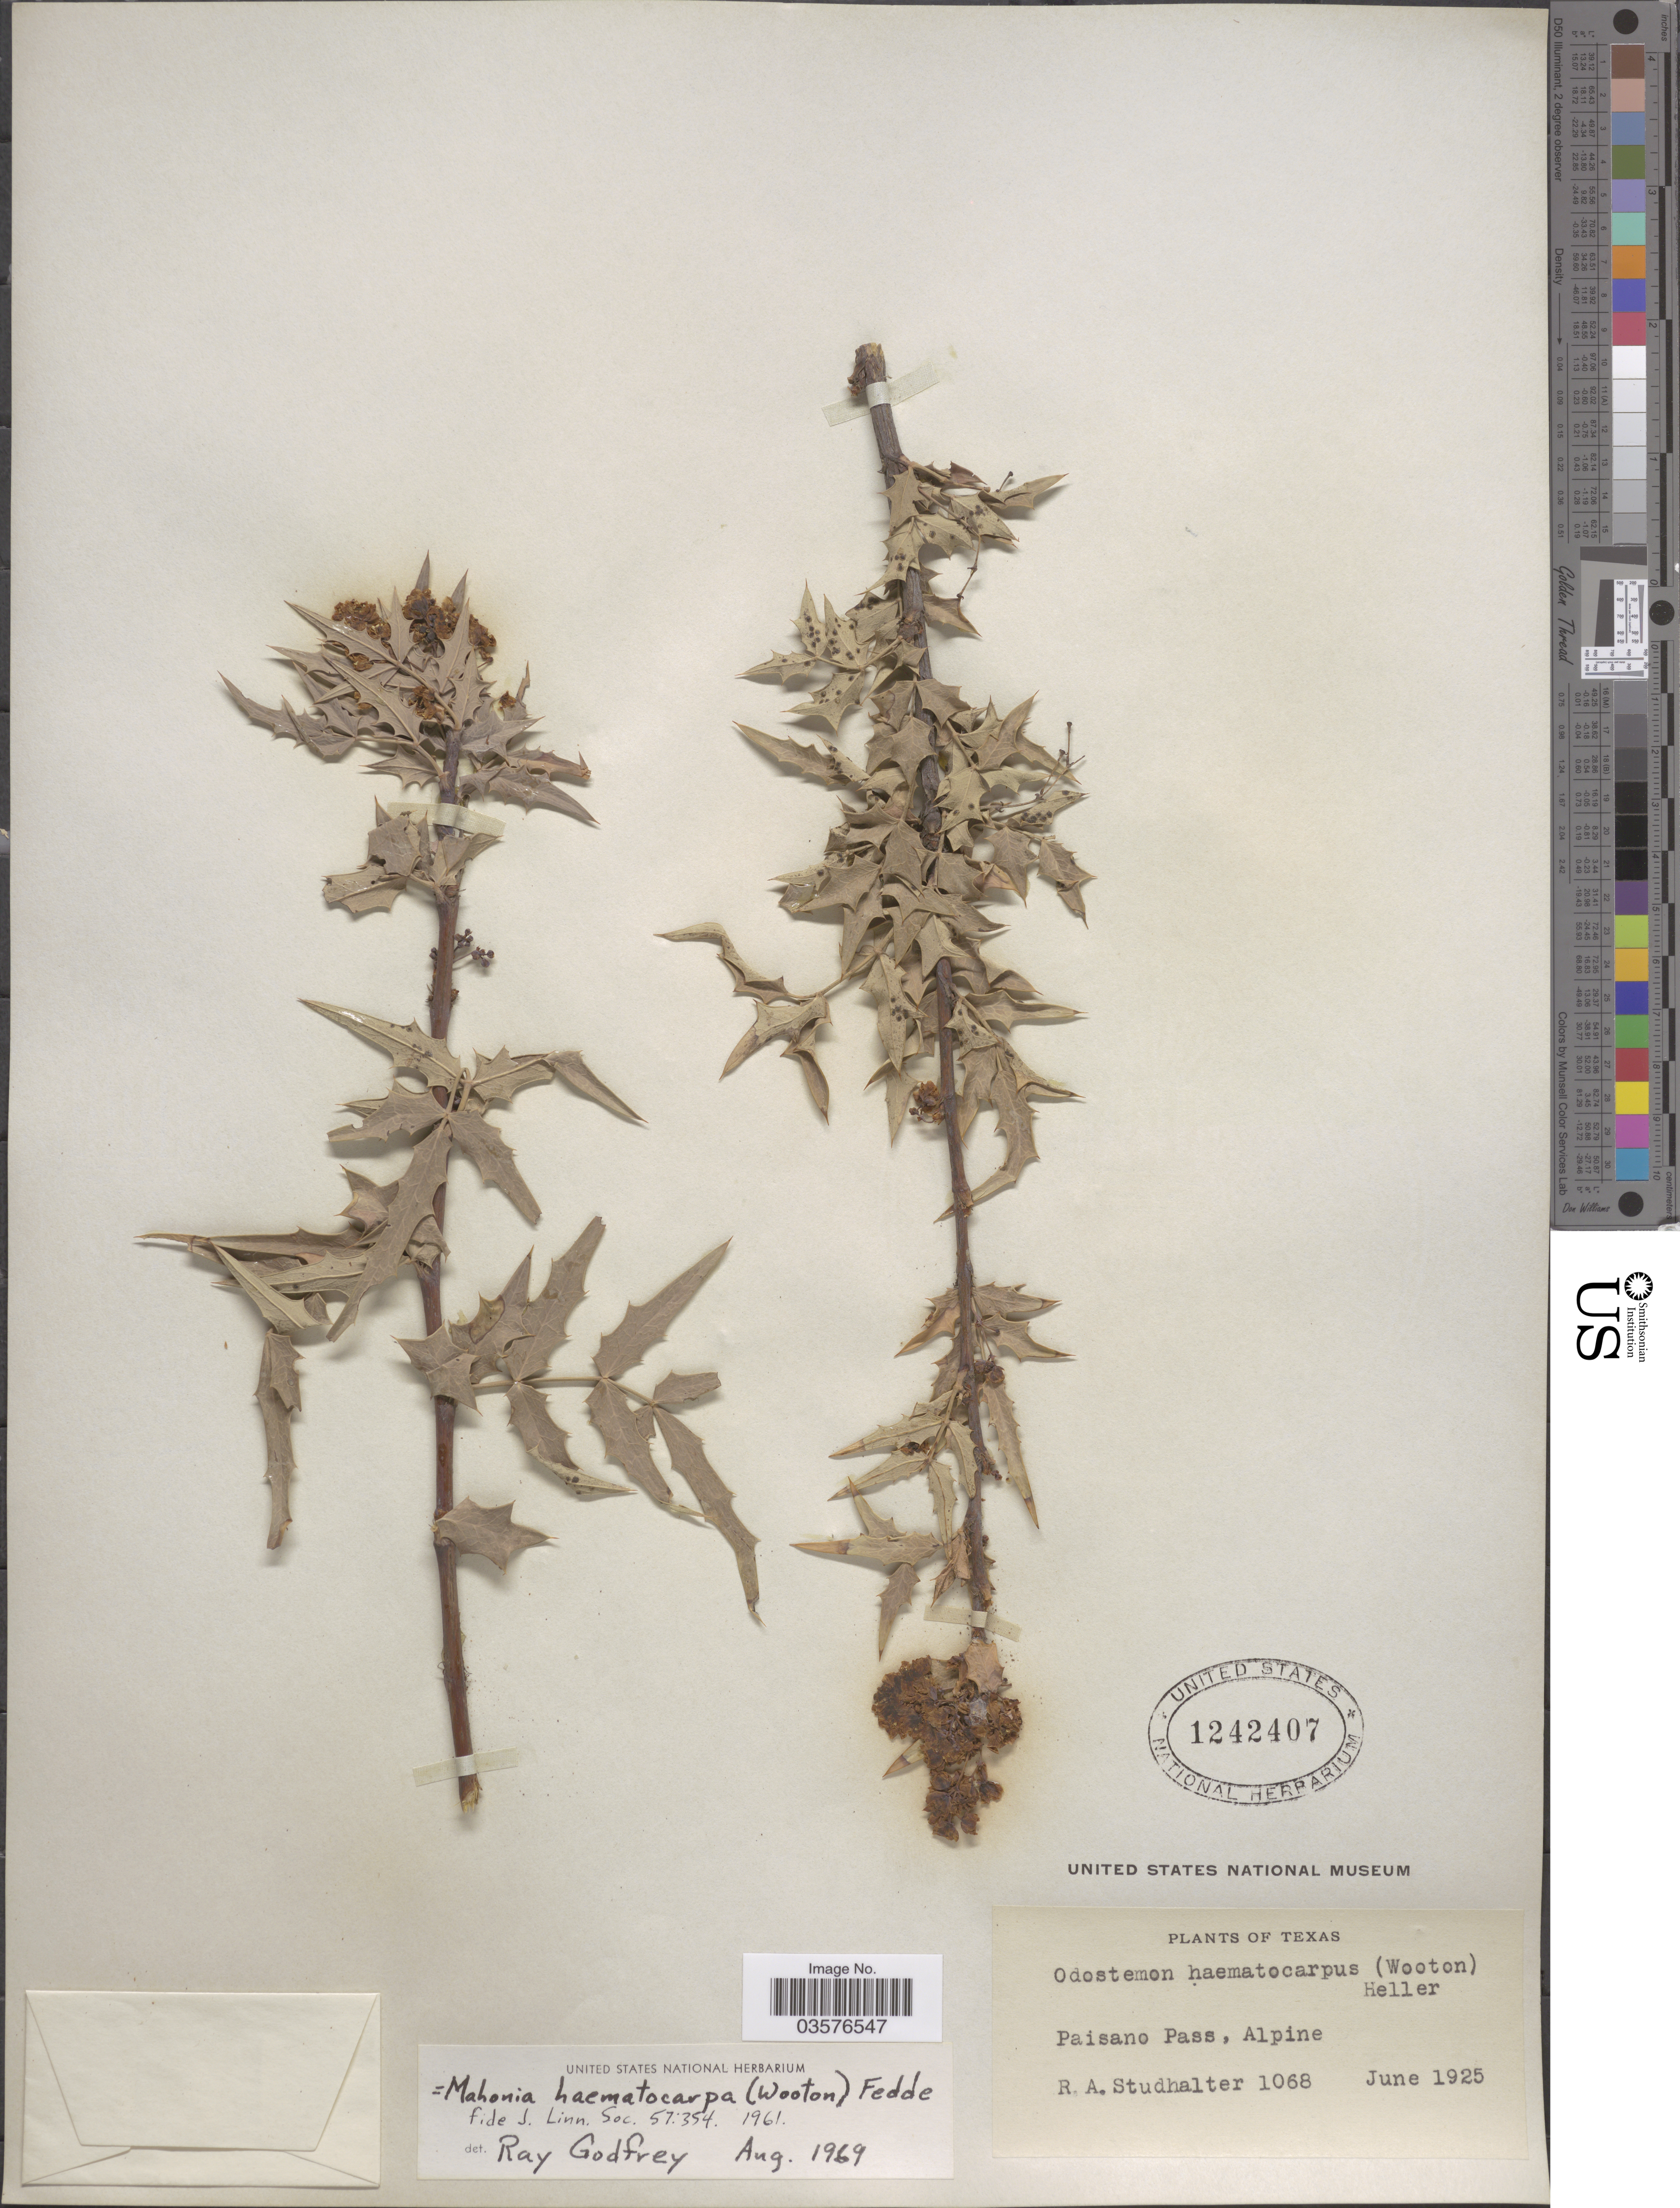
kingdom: Plantae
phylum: Tracheophyta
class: Magnoliopsida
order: Ranunculales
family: Berberidaceae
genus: Mahonia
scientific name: Mahonia haematocarpa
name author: (Wooton) Fedde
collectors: R. Studhalter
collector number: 1068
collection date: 1925-06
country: United States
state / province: Texas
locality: Paisano Pass, Alpine.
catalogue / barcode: US 1242407